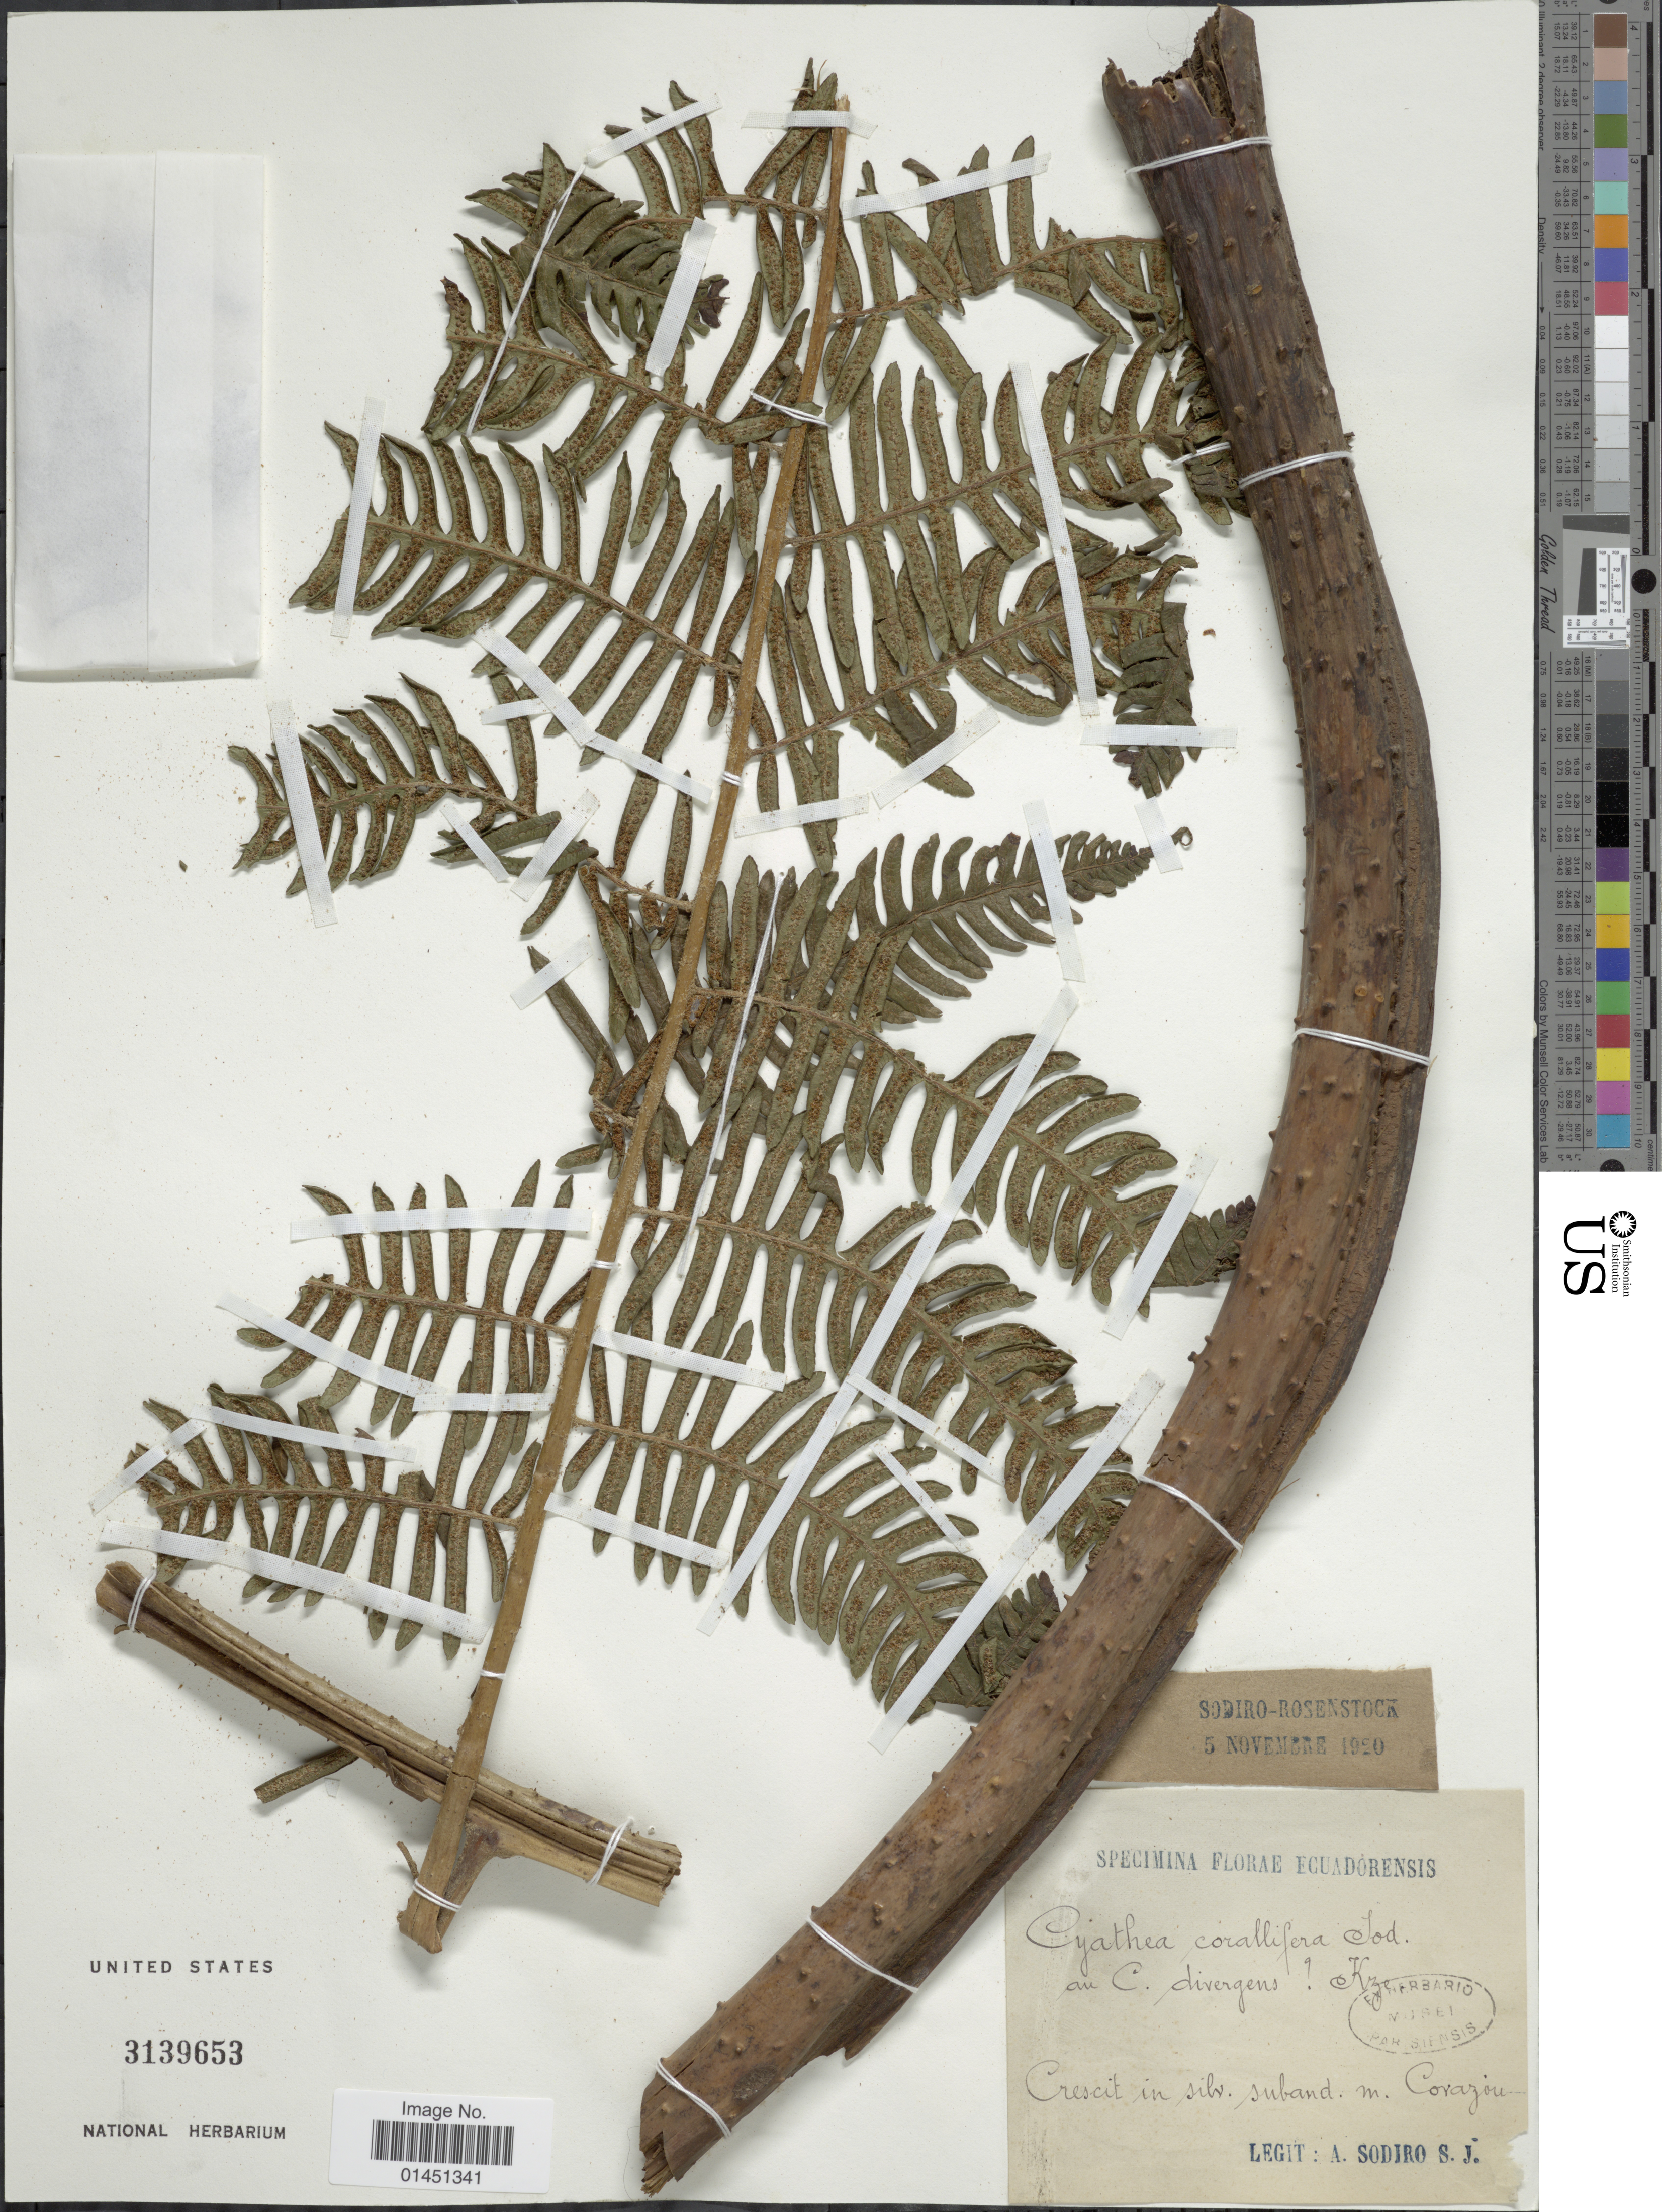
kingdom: Plantae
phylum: Tracheophyta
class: Polypodiopsida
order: Cyatheales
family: Cyatheaceae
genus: Cyathea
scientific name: Cyathea corallifera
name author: Sodiro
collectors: L. Sodiro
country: Ecuador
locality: Crescit in silv. suband m Corazon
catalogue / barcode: US 3139653